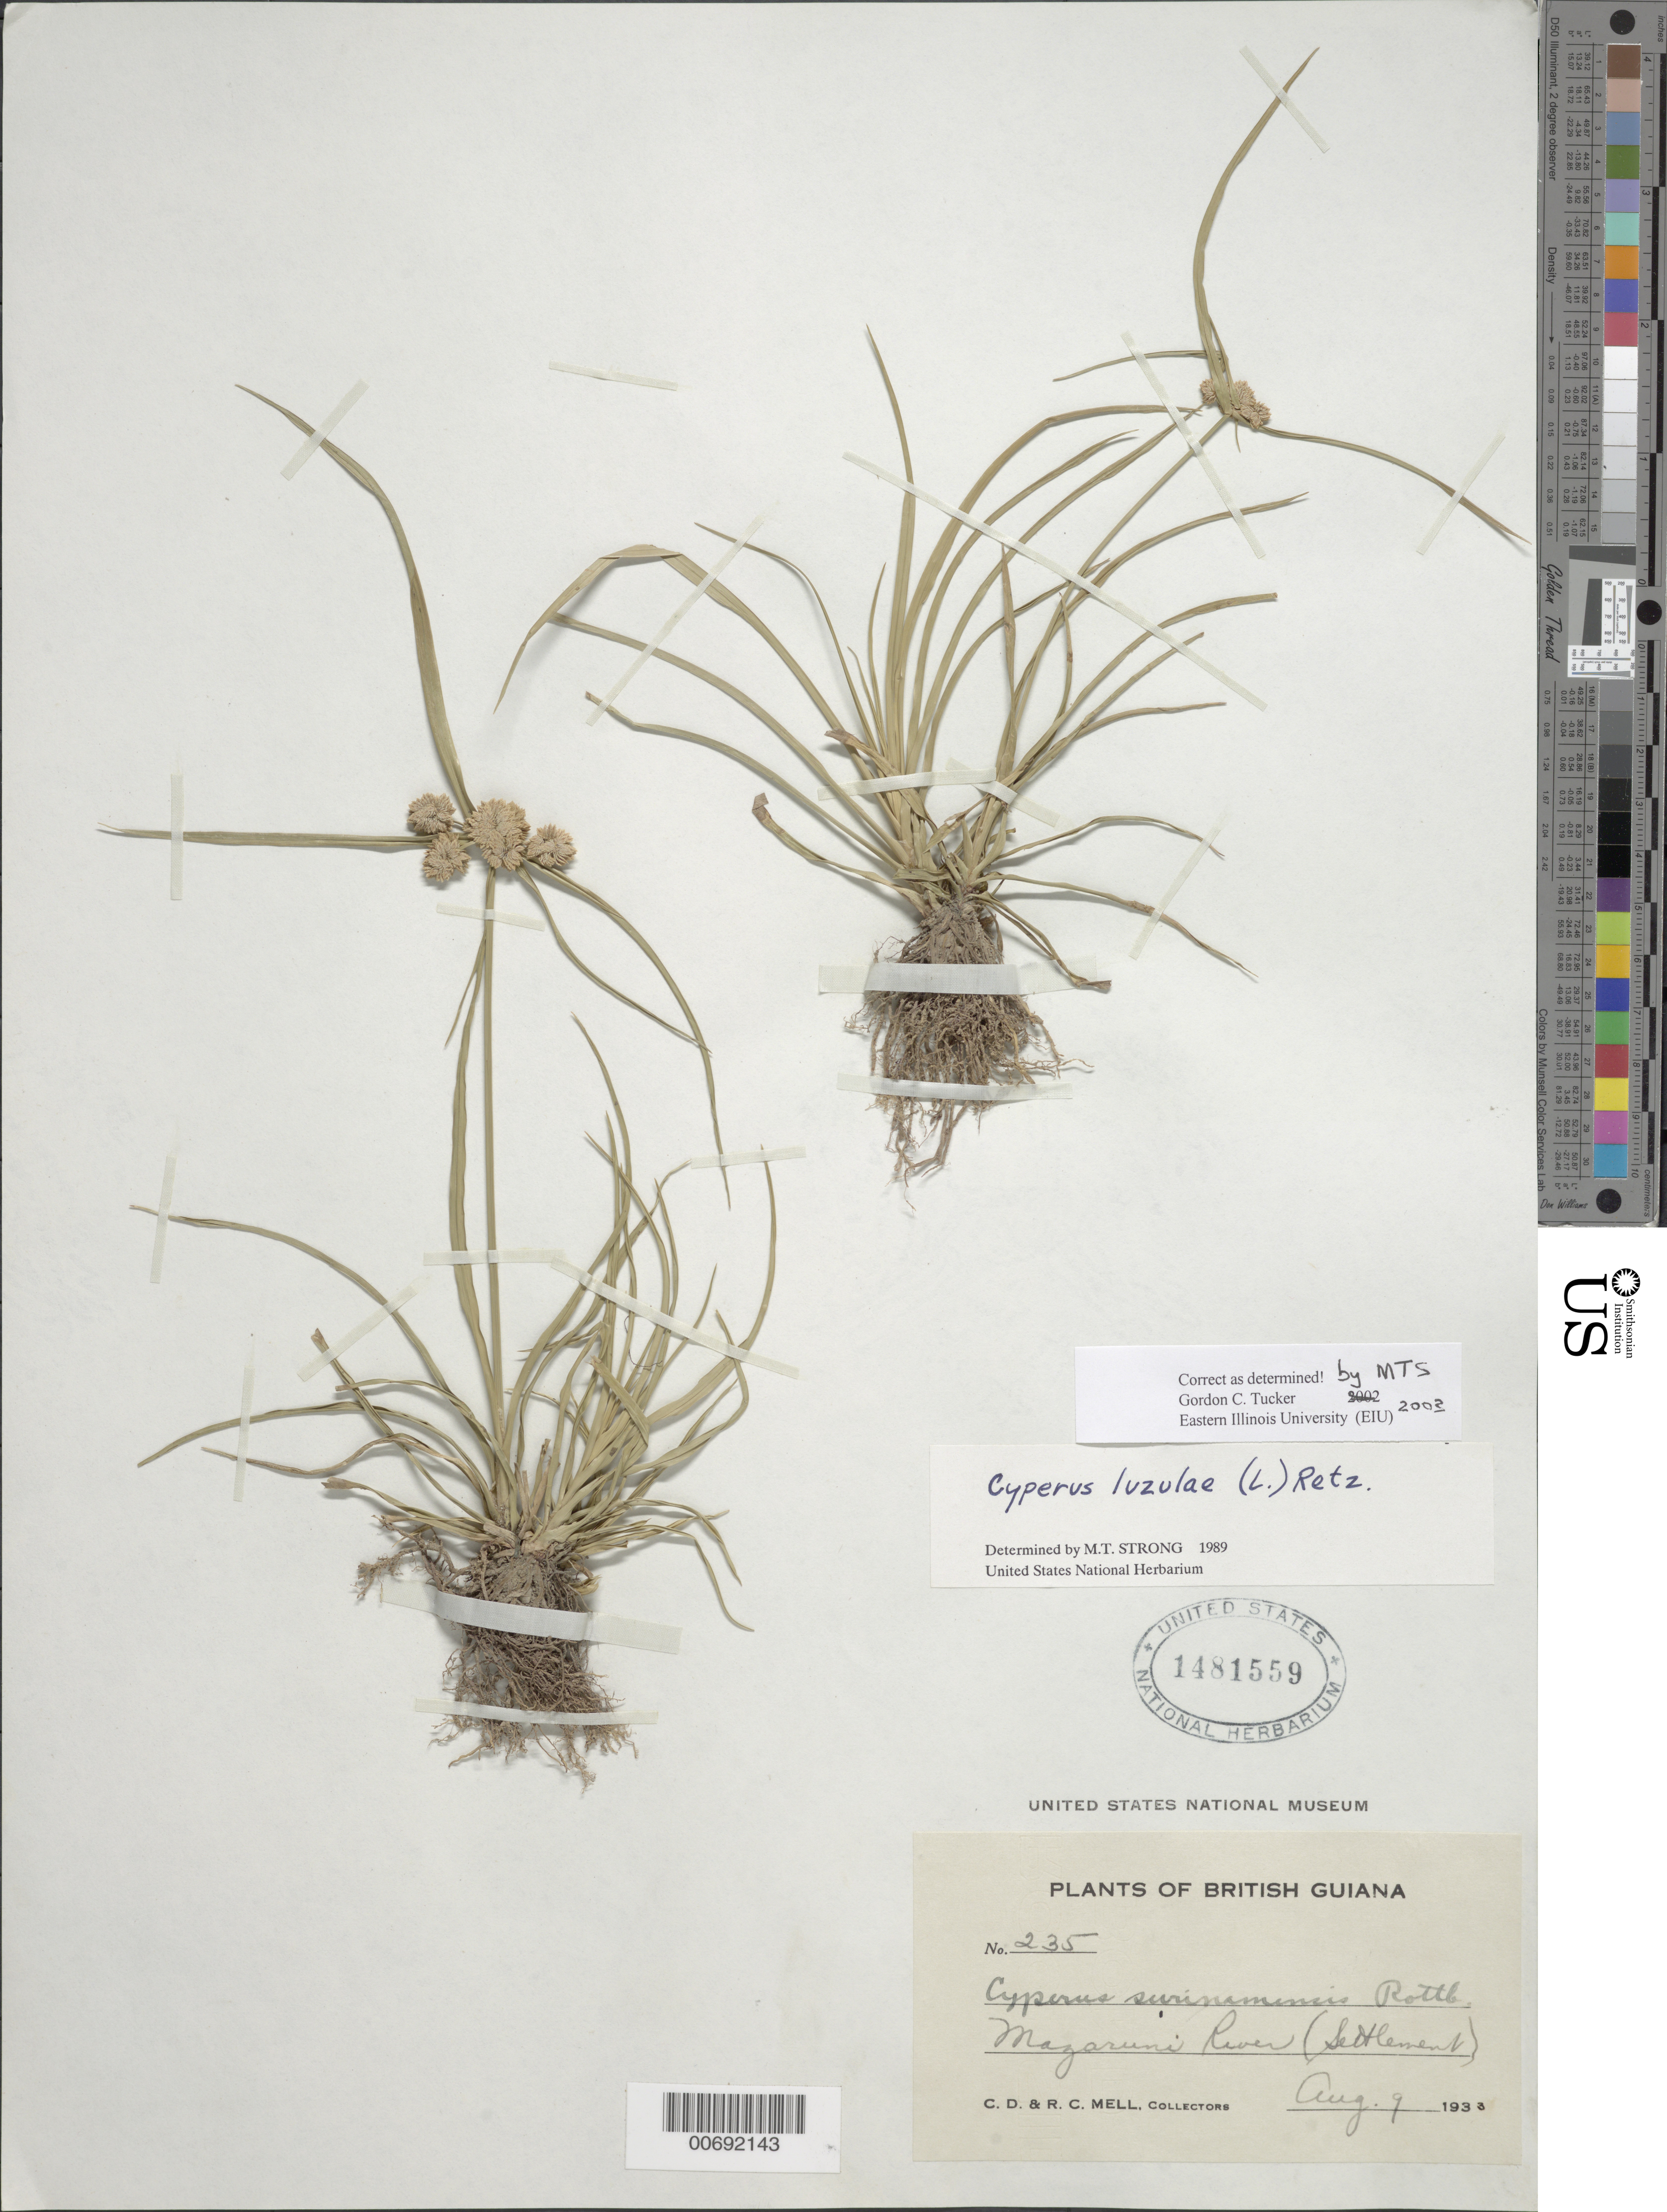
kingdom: Plantae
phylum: Tracheophyta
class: Liliopsida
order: Poales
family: Cyperaceae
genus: Cyperus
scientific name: Cyperus luzulae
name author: (L.) Rottb. ex Retz.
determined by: Tucker, G. C.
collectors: C. D. Mell & R. Mell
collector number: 235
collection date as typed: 9-Aug-33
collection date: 1933-08-09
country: Guyana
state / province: Cuyuni-Mazaruni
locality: Mazaruni R. (settlement)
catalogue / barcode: US 1481559